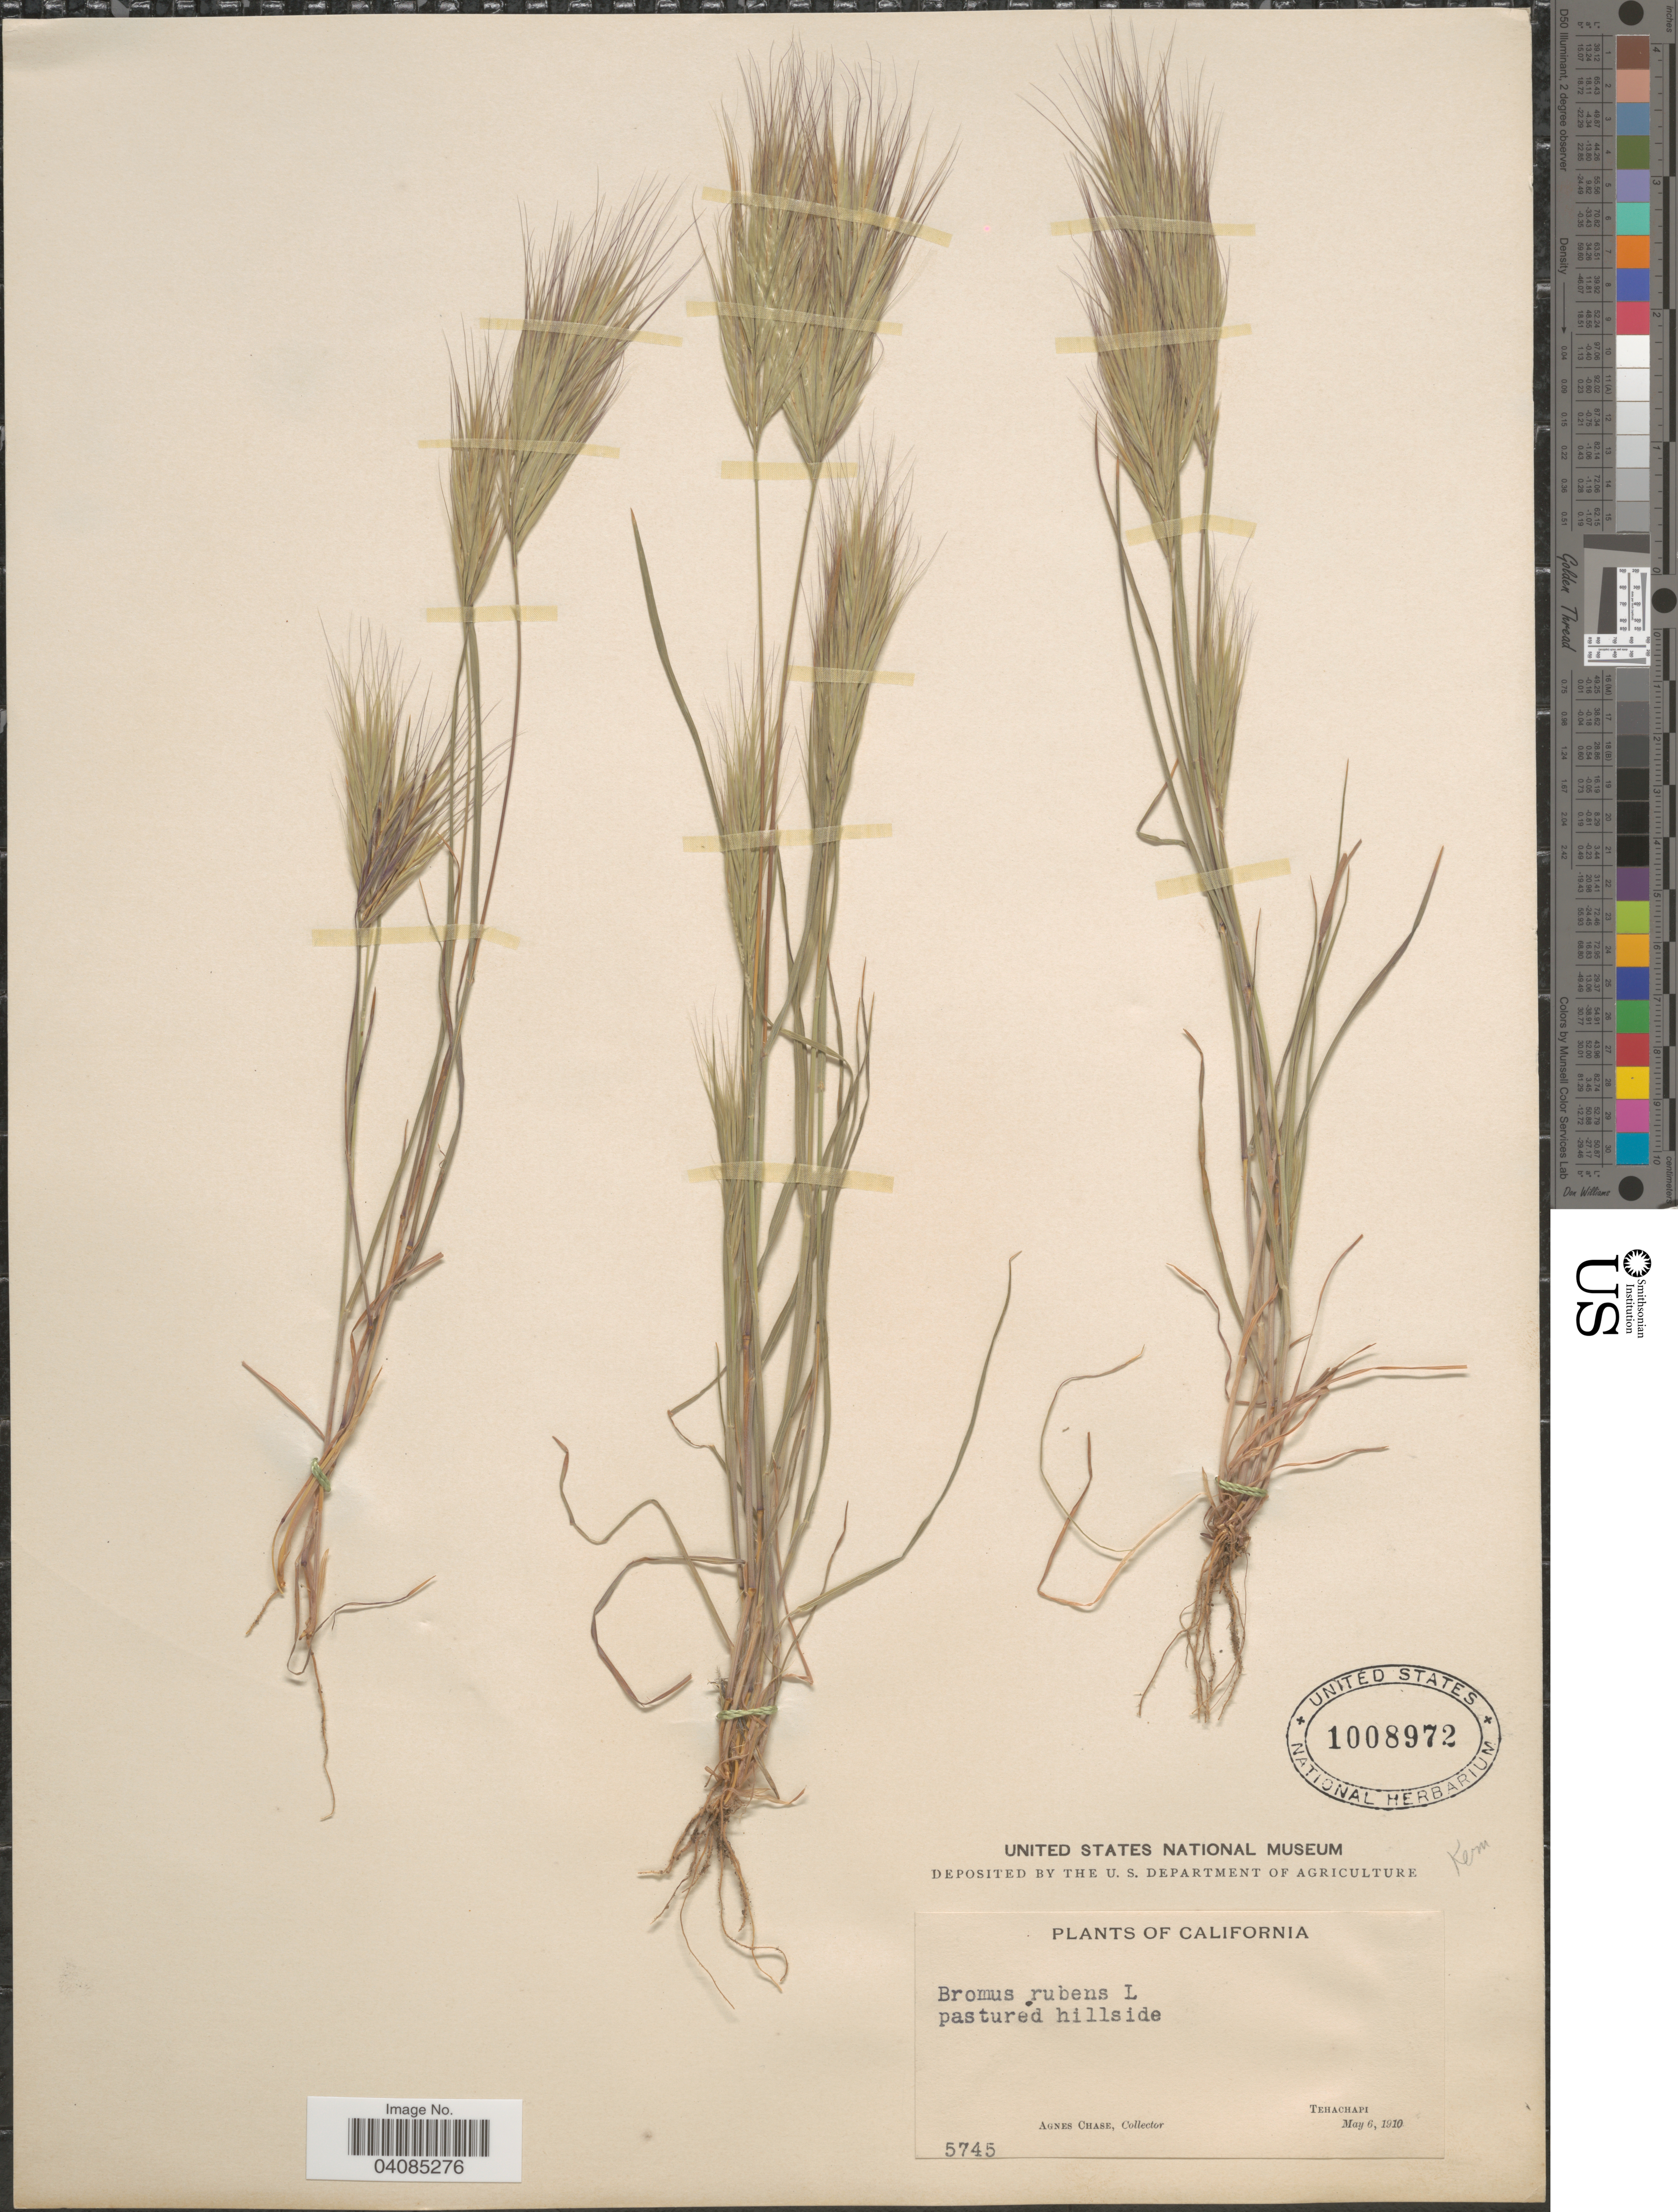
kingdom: Plantae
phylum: Tracheophyta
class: Liliopsida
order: Poales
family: Poaceae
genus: Bromus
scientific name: Bromus rubens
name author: L.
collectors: A. Chase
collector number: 5745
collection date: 1910-05-06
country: United States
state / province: California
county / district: Kern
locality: Pastured hillside. Tehachapi. Kern.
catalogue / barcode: US 1008972